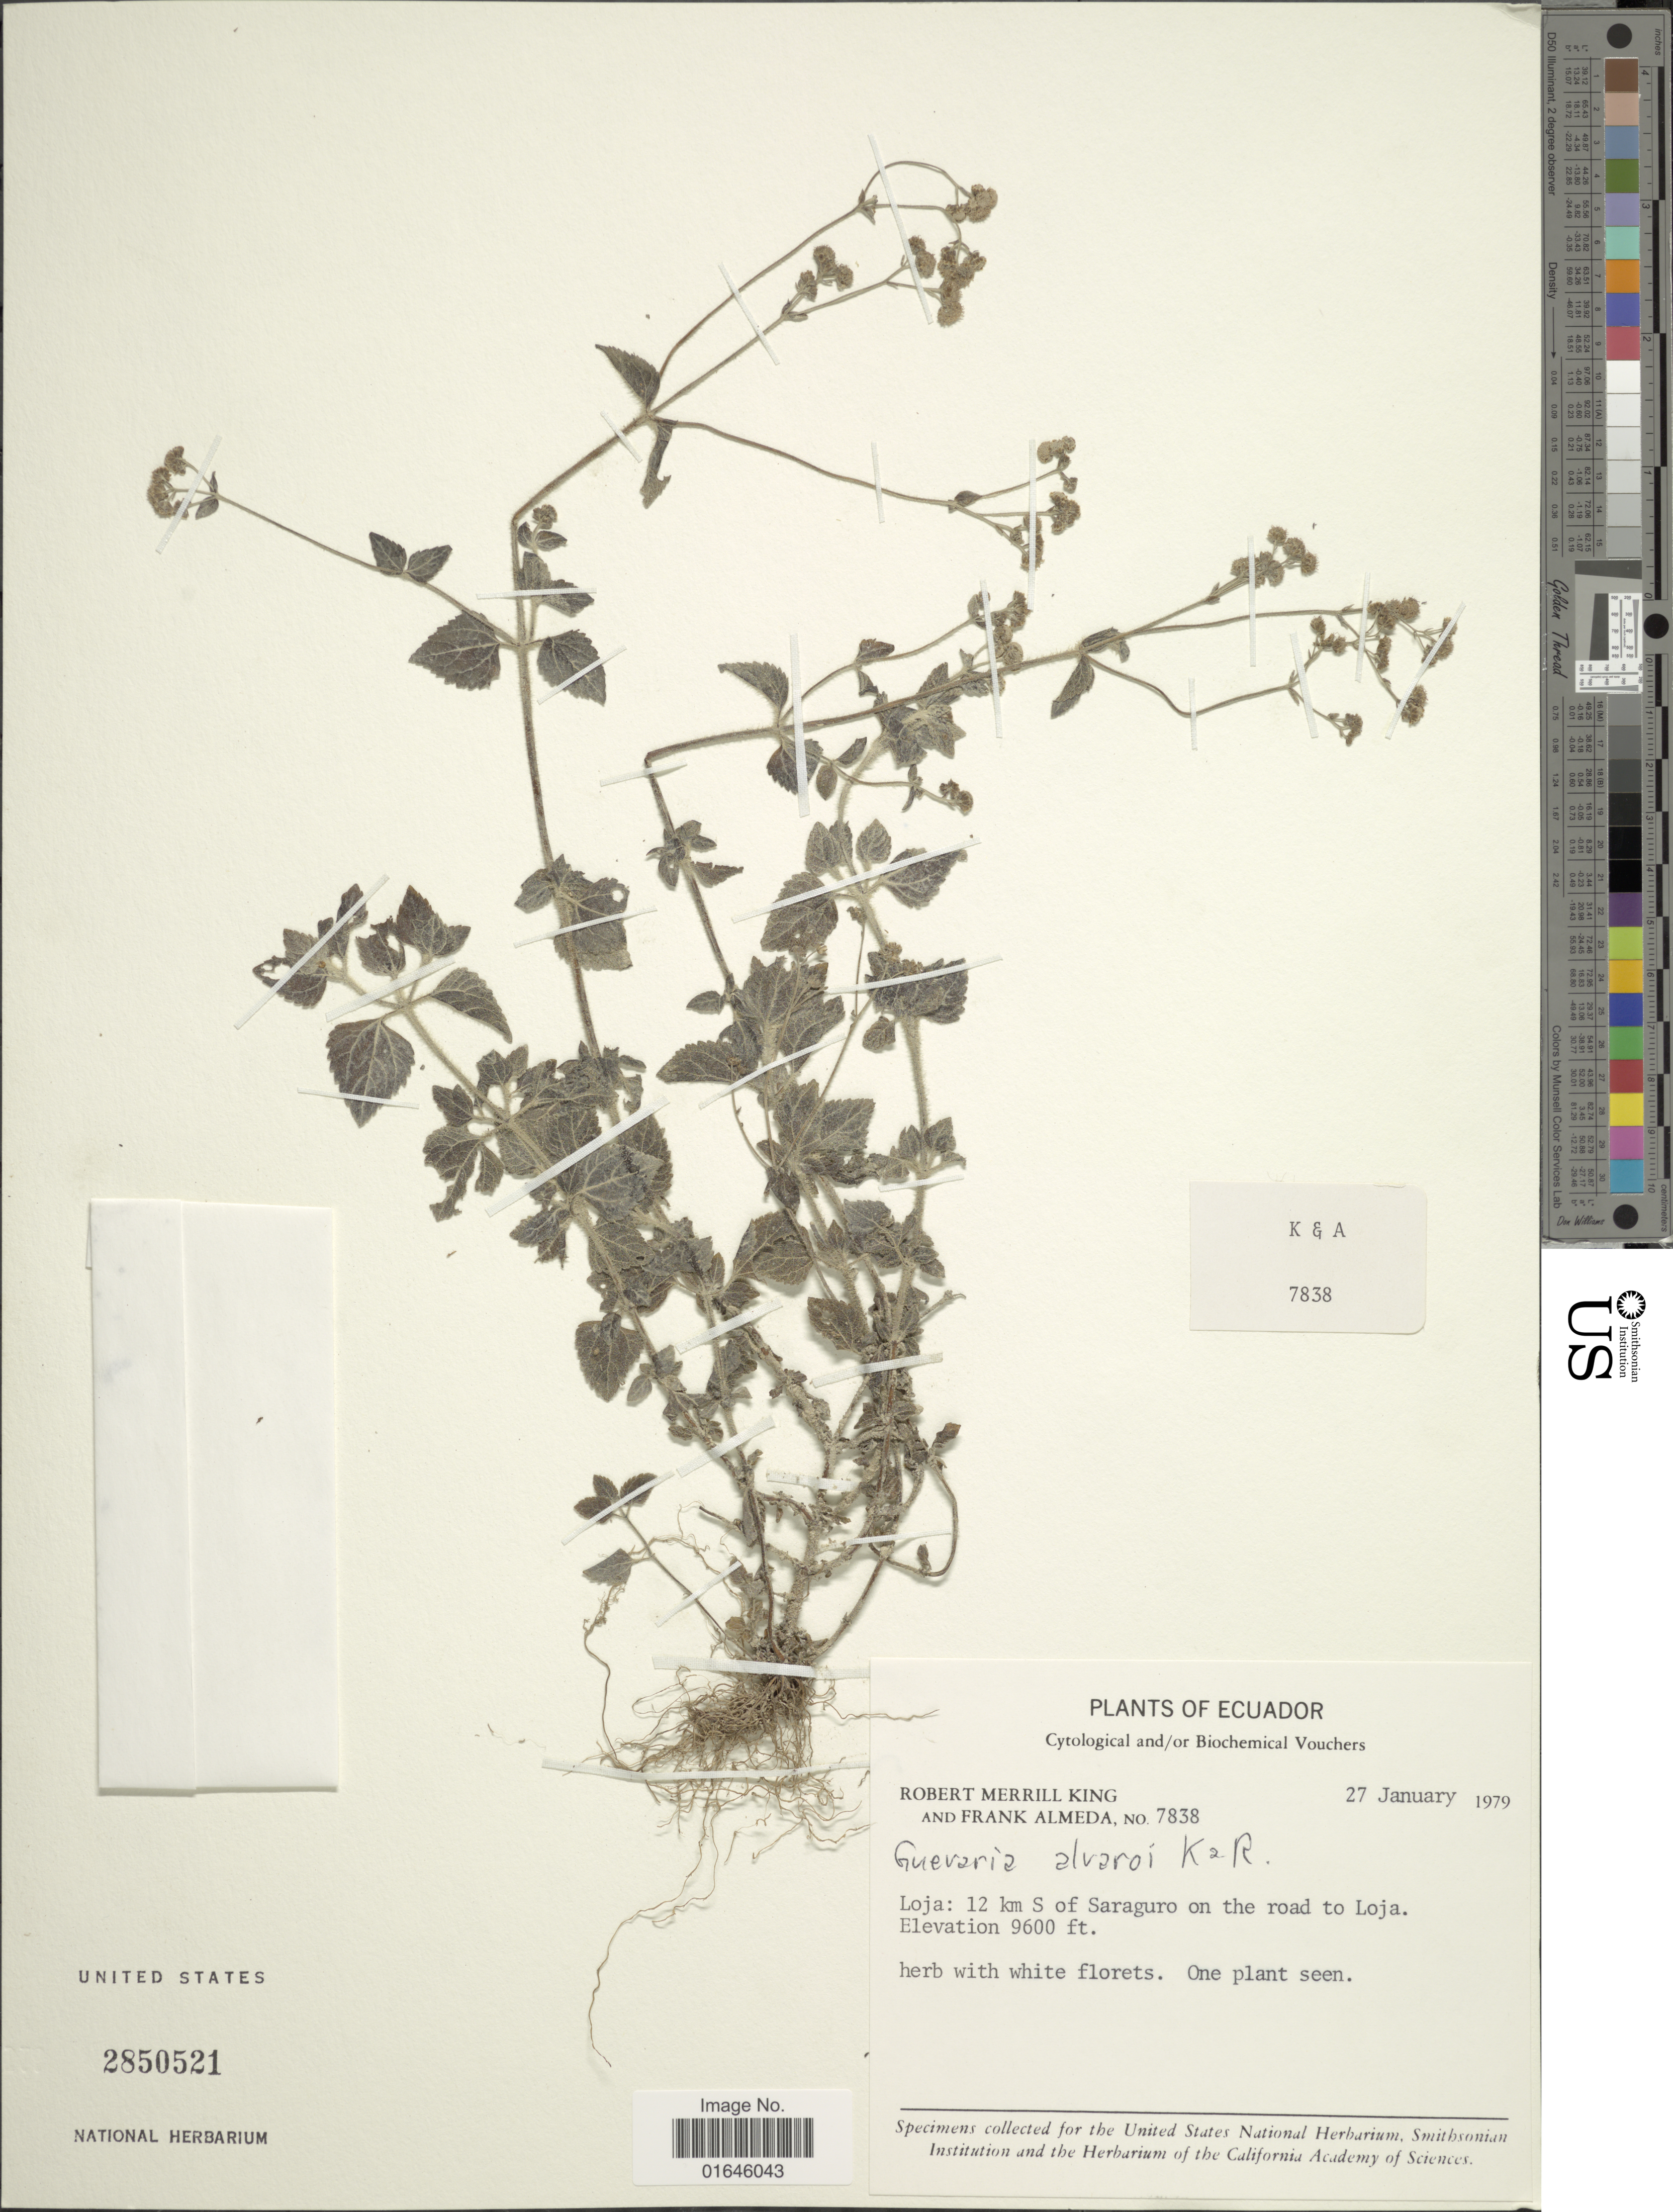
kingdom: Plantae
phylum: Tracheophyta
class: Magnoliopsida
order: Asterales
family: Asteraceae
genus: Guevaria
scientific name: Guevaria alvaroi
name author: R.M. King & H. Rob.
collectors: R. M. King & F. Almeda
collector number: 7838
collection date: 1979-01-27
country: Ecuador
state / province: Loja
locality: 12 km S of Saraguro on the road to Loja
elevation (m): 2926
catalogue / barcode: US 2850521